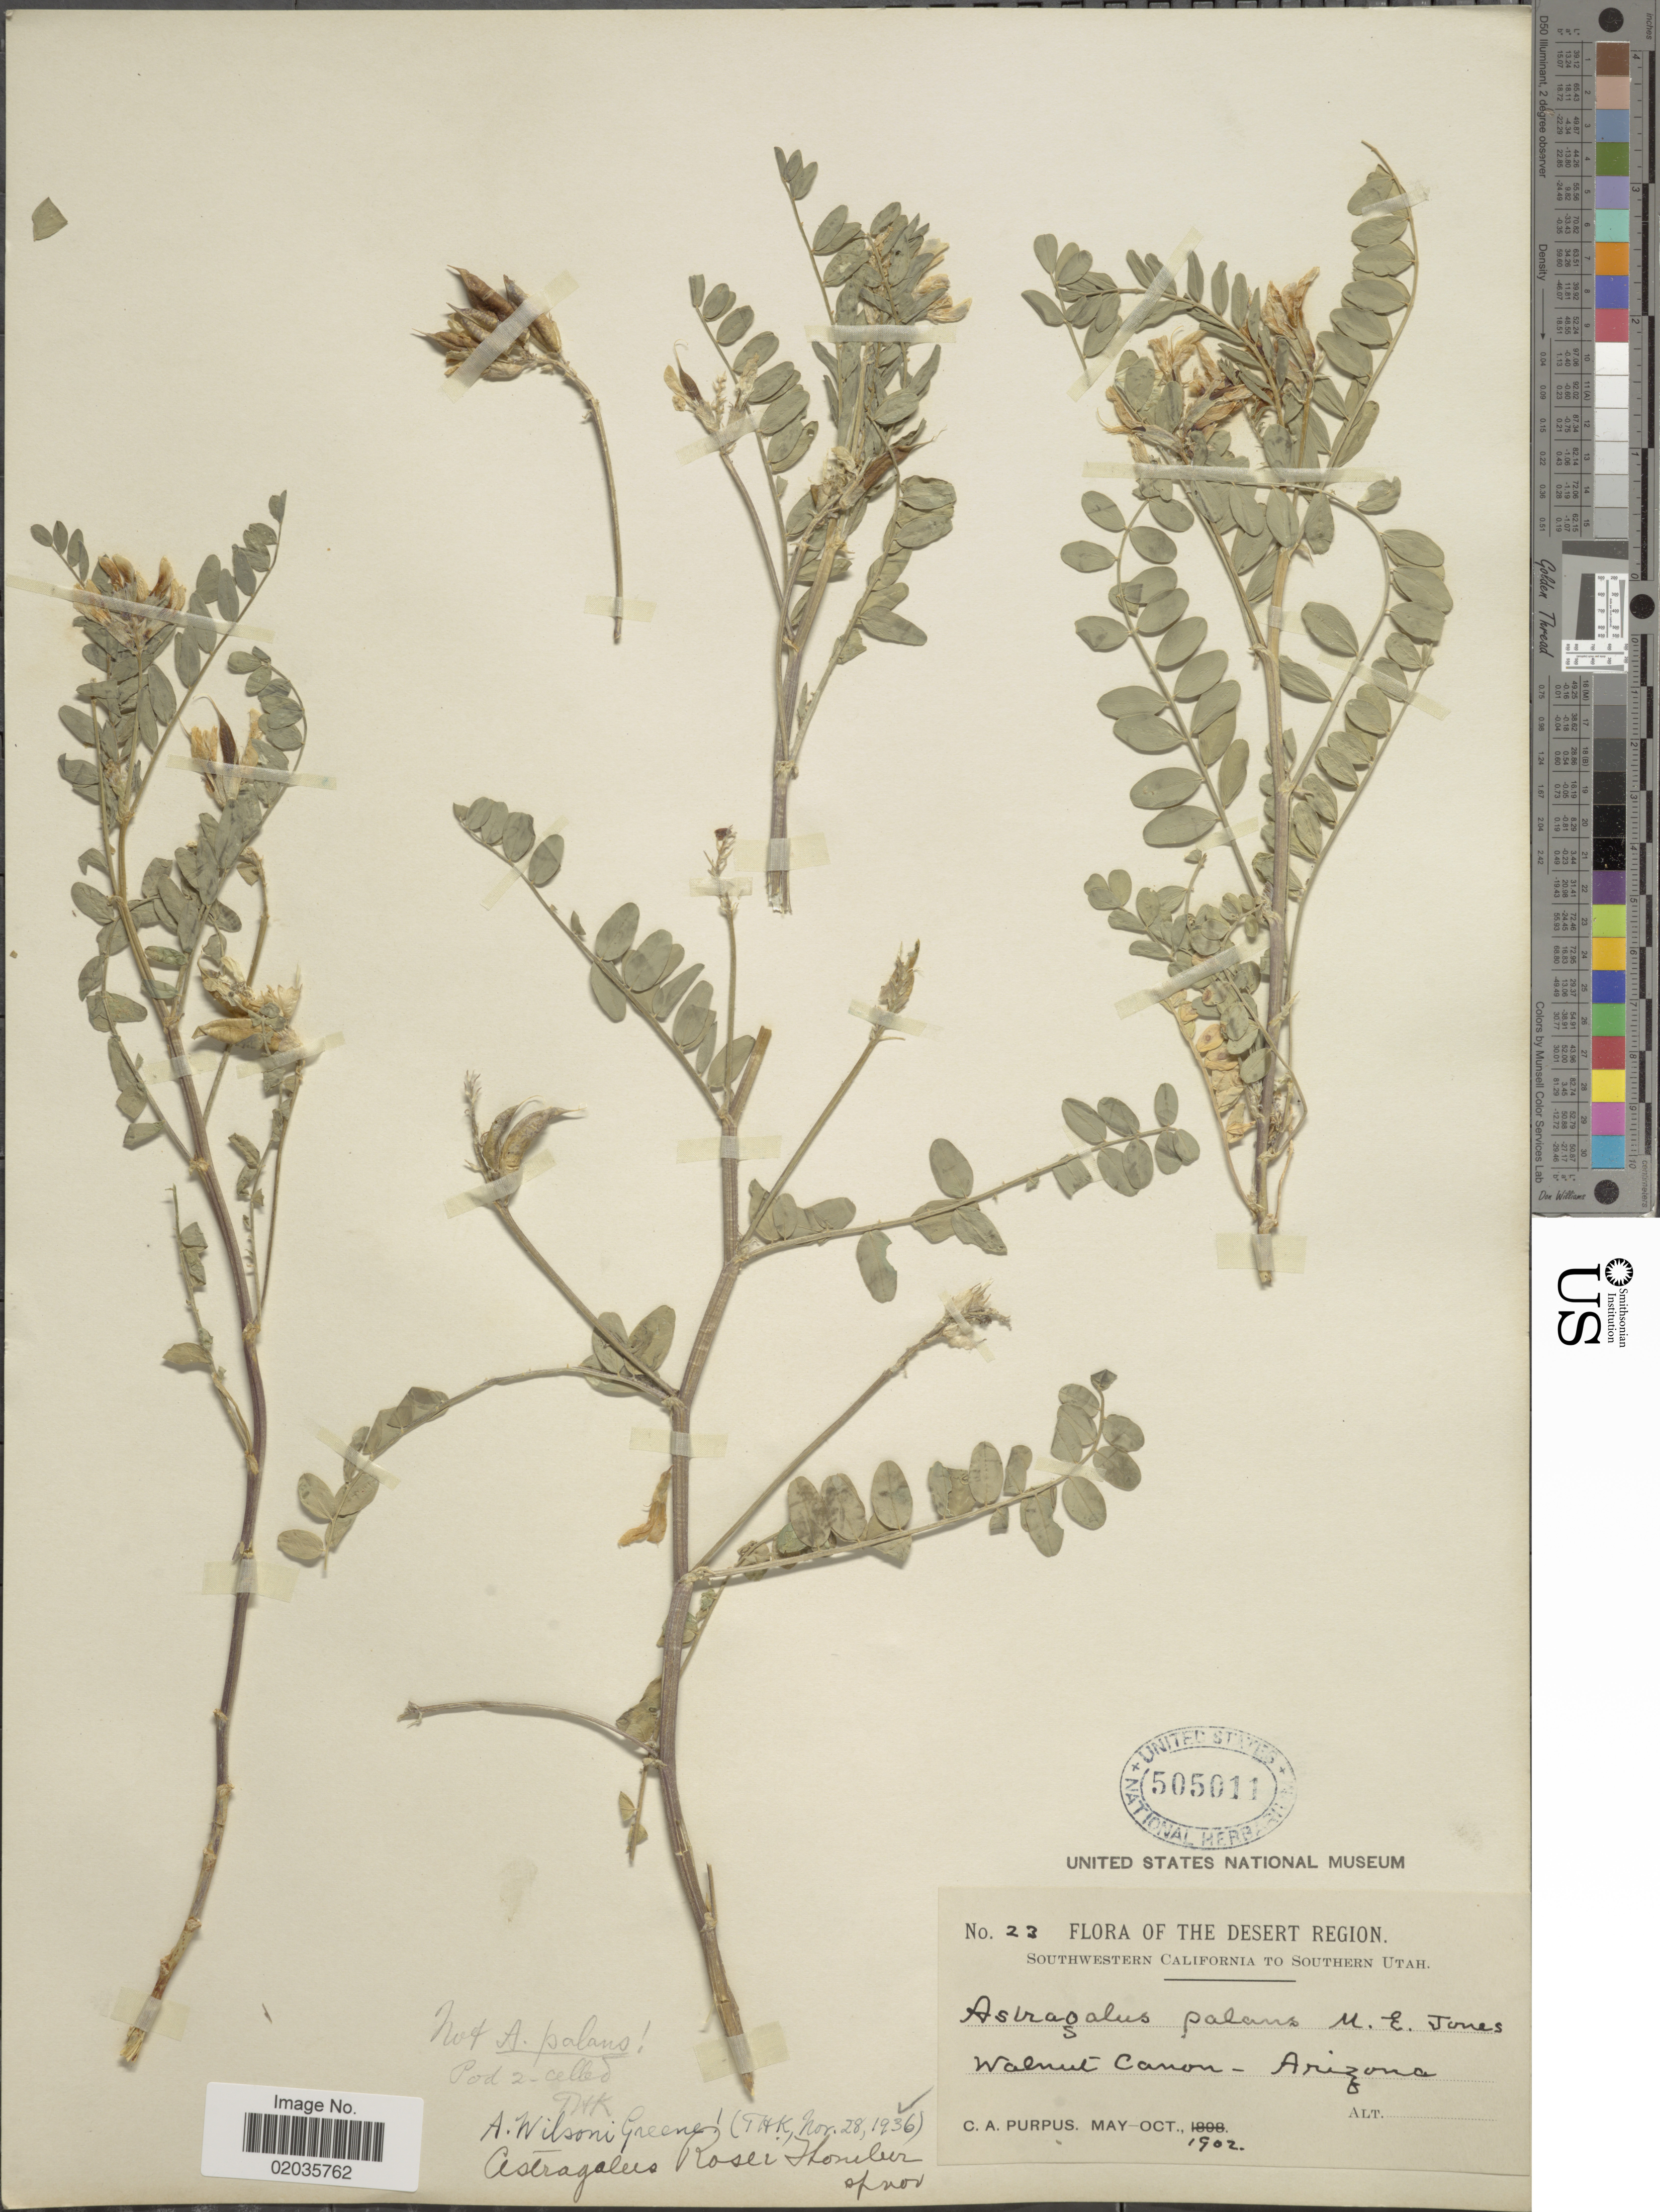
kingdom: Plantae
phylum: Tracheophyta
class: Magnoliopsida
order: Fabales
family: Fabaceae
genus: Astragalus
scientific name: Astragalus wilsonii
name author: Greene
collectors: C. A. Purpus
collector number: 23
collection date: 1902-05/1902-10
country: United States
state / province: Arizona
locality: Desert Region, Walnut Canon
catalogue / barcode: US 505011